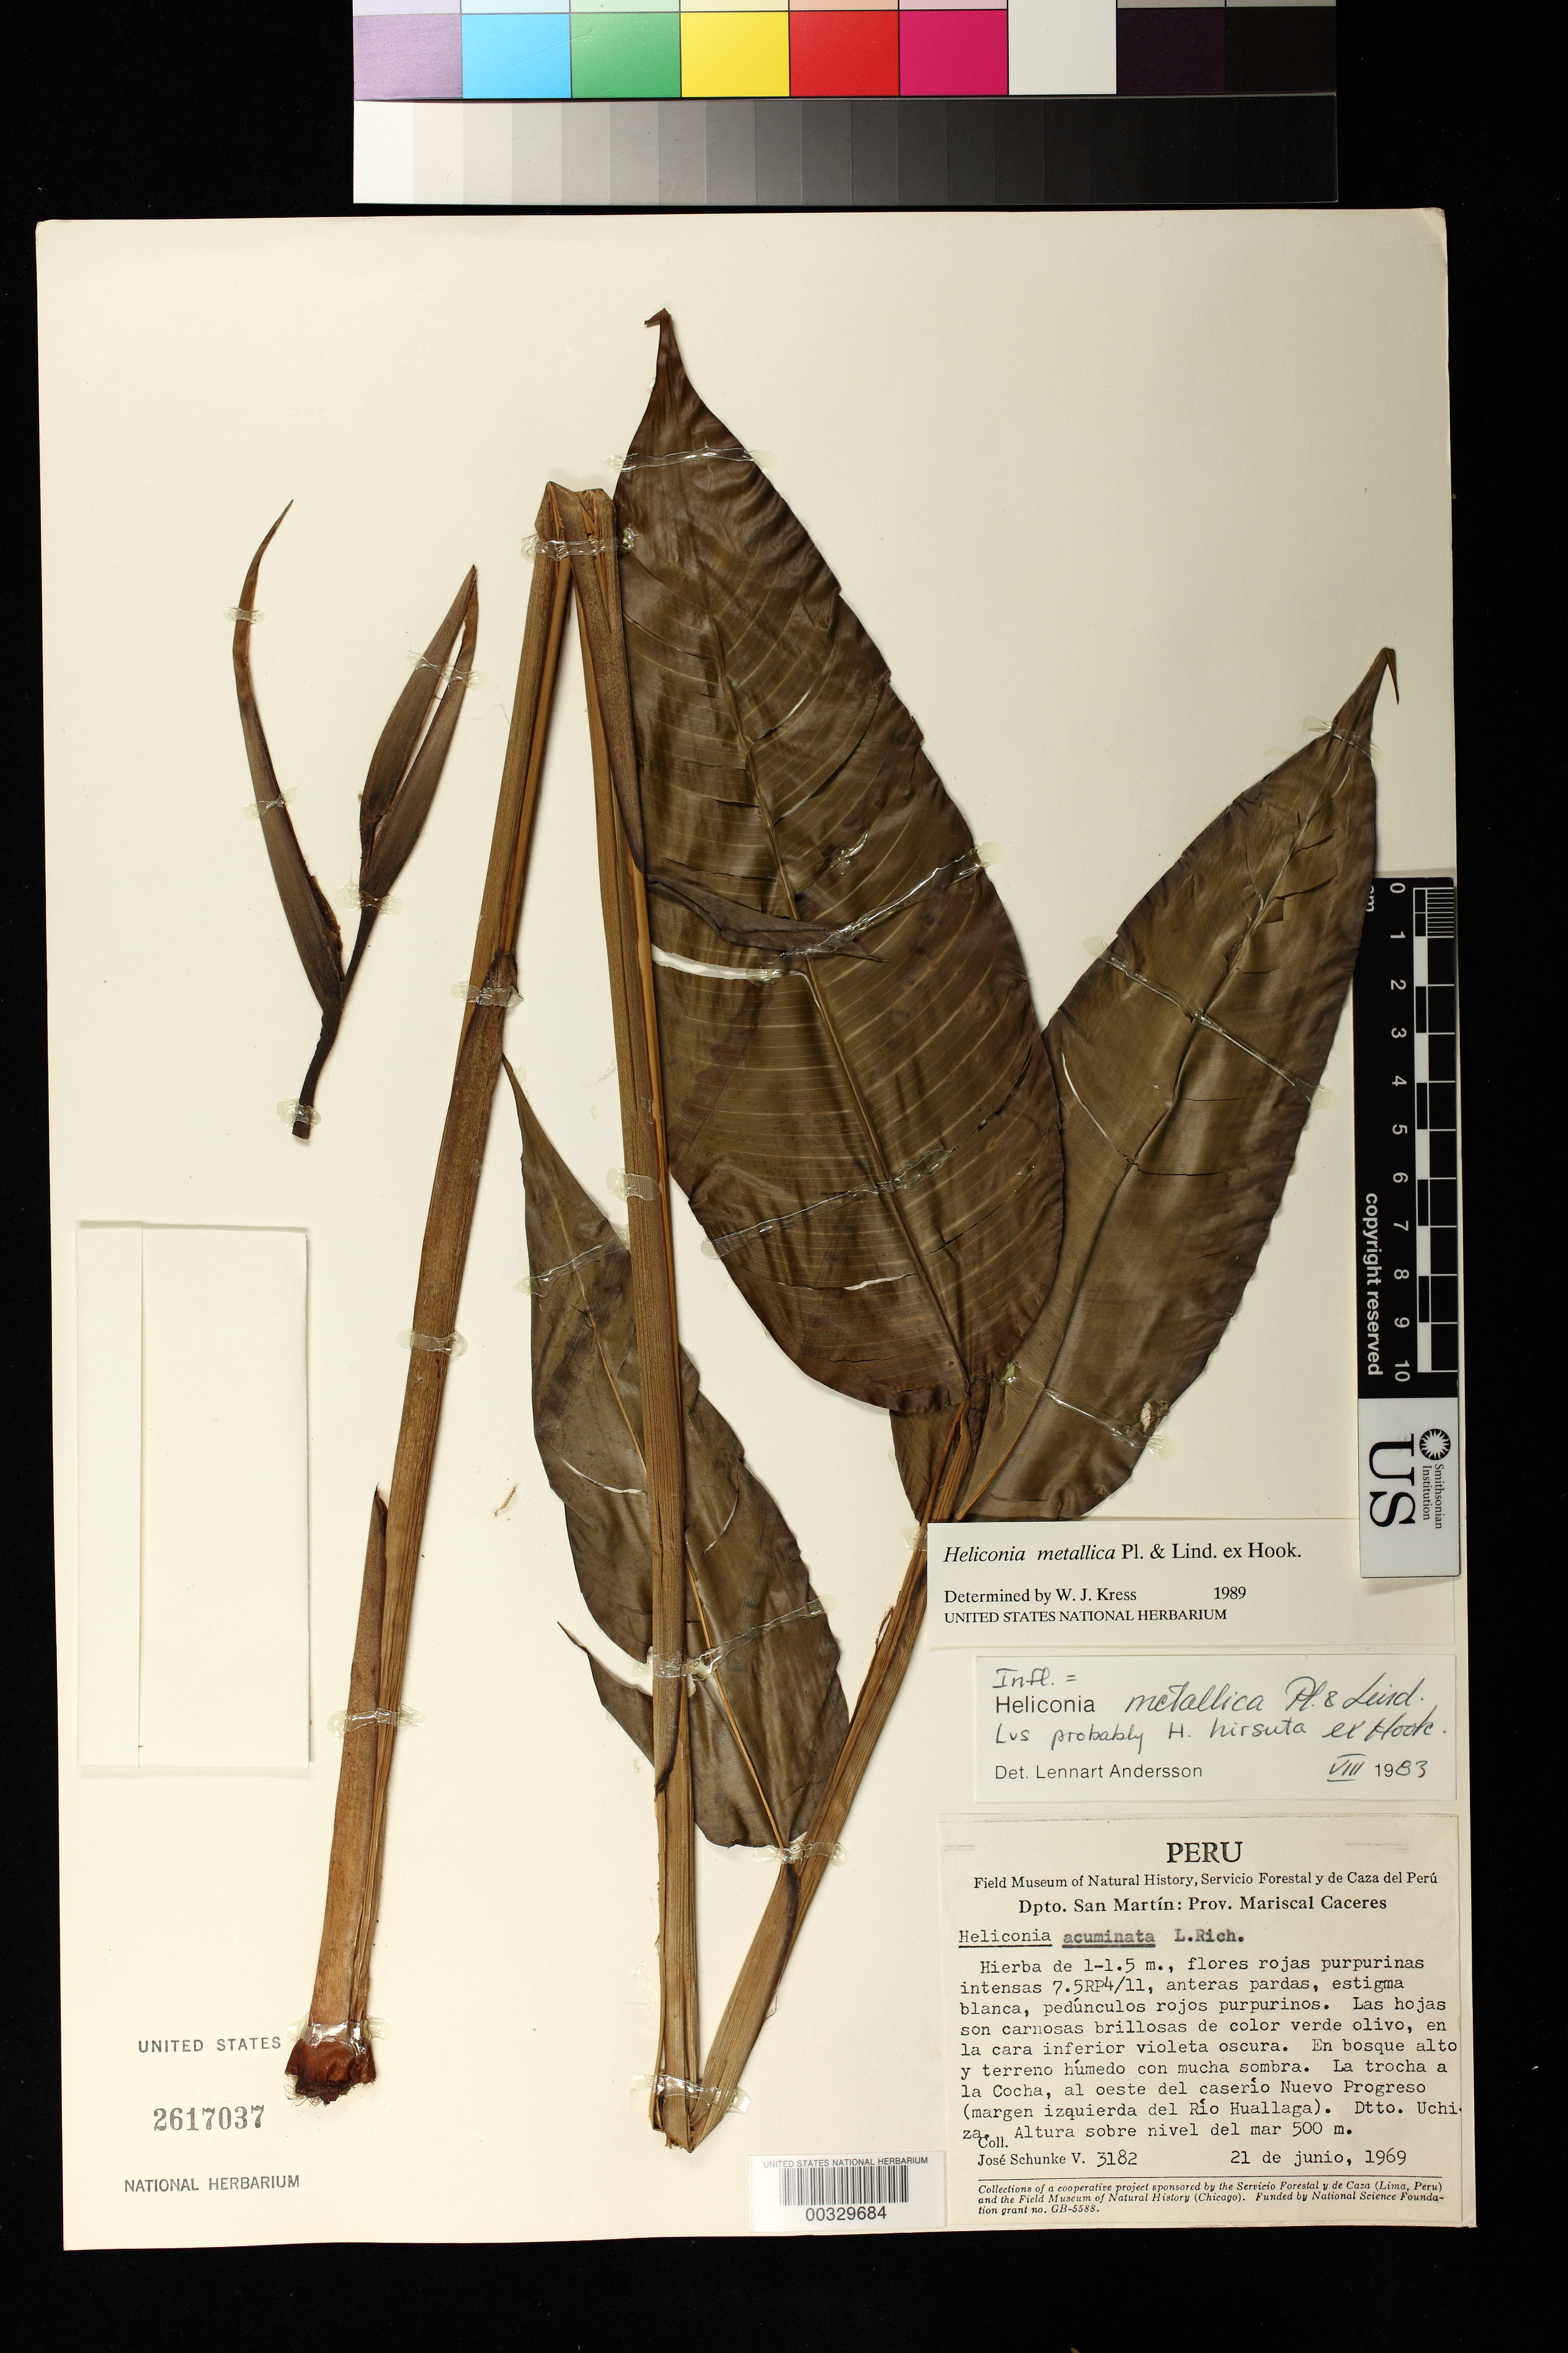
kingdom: Plantae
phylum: Tracheophyta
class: Liliopsida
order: Zingiberales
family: Heliconiaceae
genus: Heliconia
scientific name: Heliconia metallica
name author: Planch. & Linden ex Hook.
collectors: J. Schunke Vigo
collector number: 3182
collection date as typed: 21 Jun 1969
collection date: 1969-06-21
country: Peru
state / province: San Martín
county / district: Mariscal Cáceres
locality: Trail to la cocha, w of caserio nuevo progreso, dtto uchiza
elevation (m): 500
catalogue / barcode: US 2617037